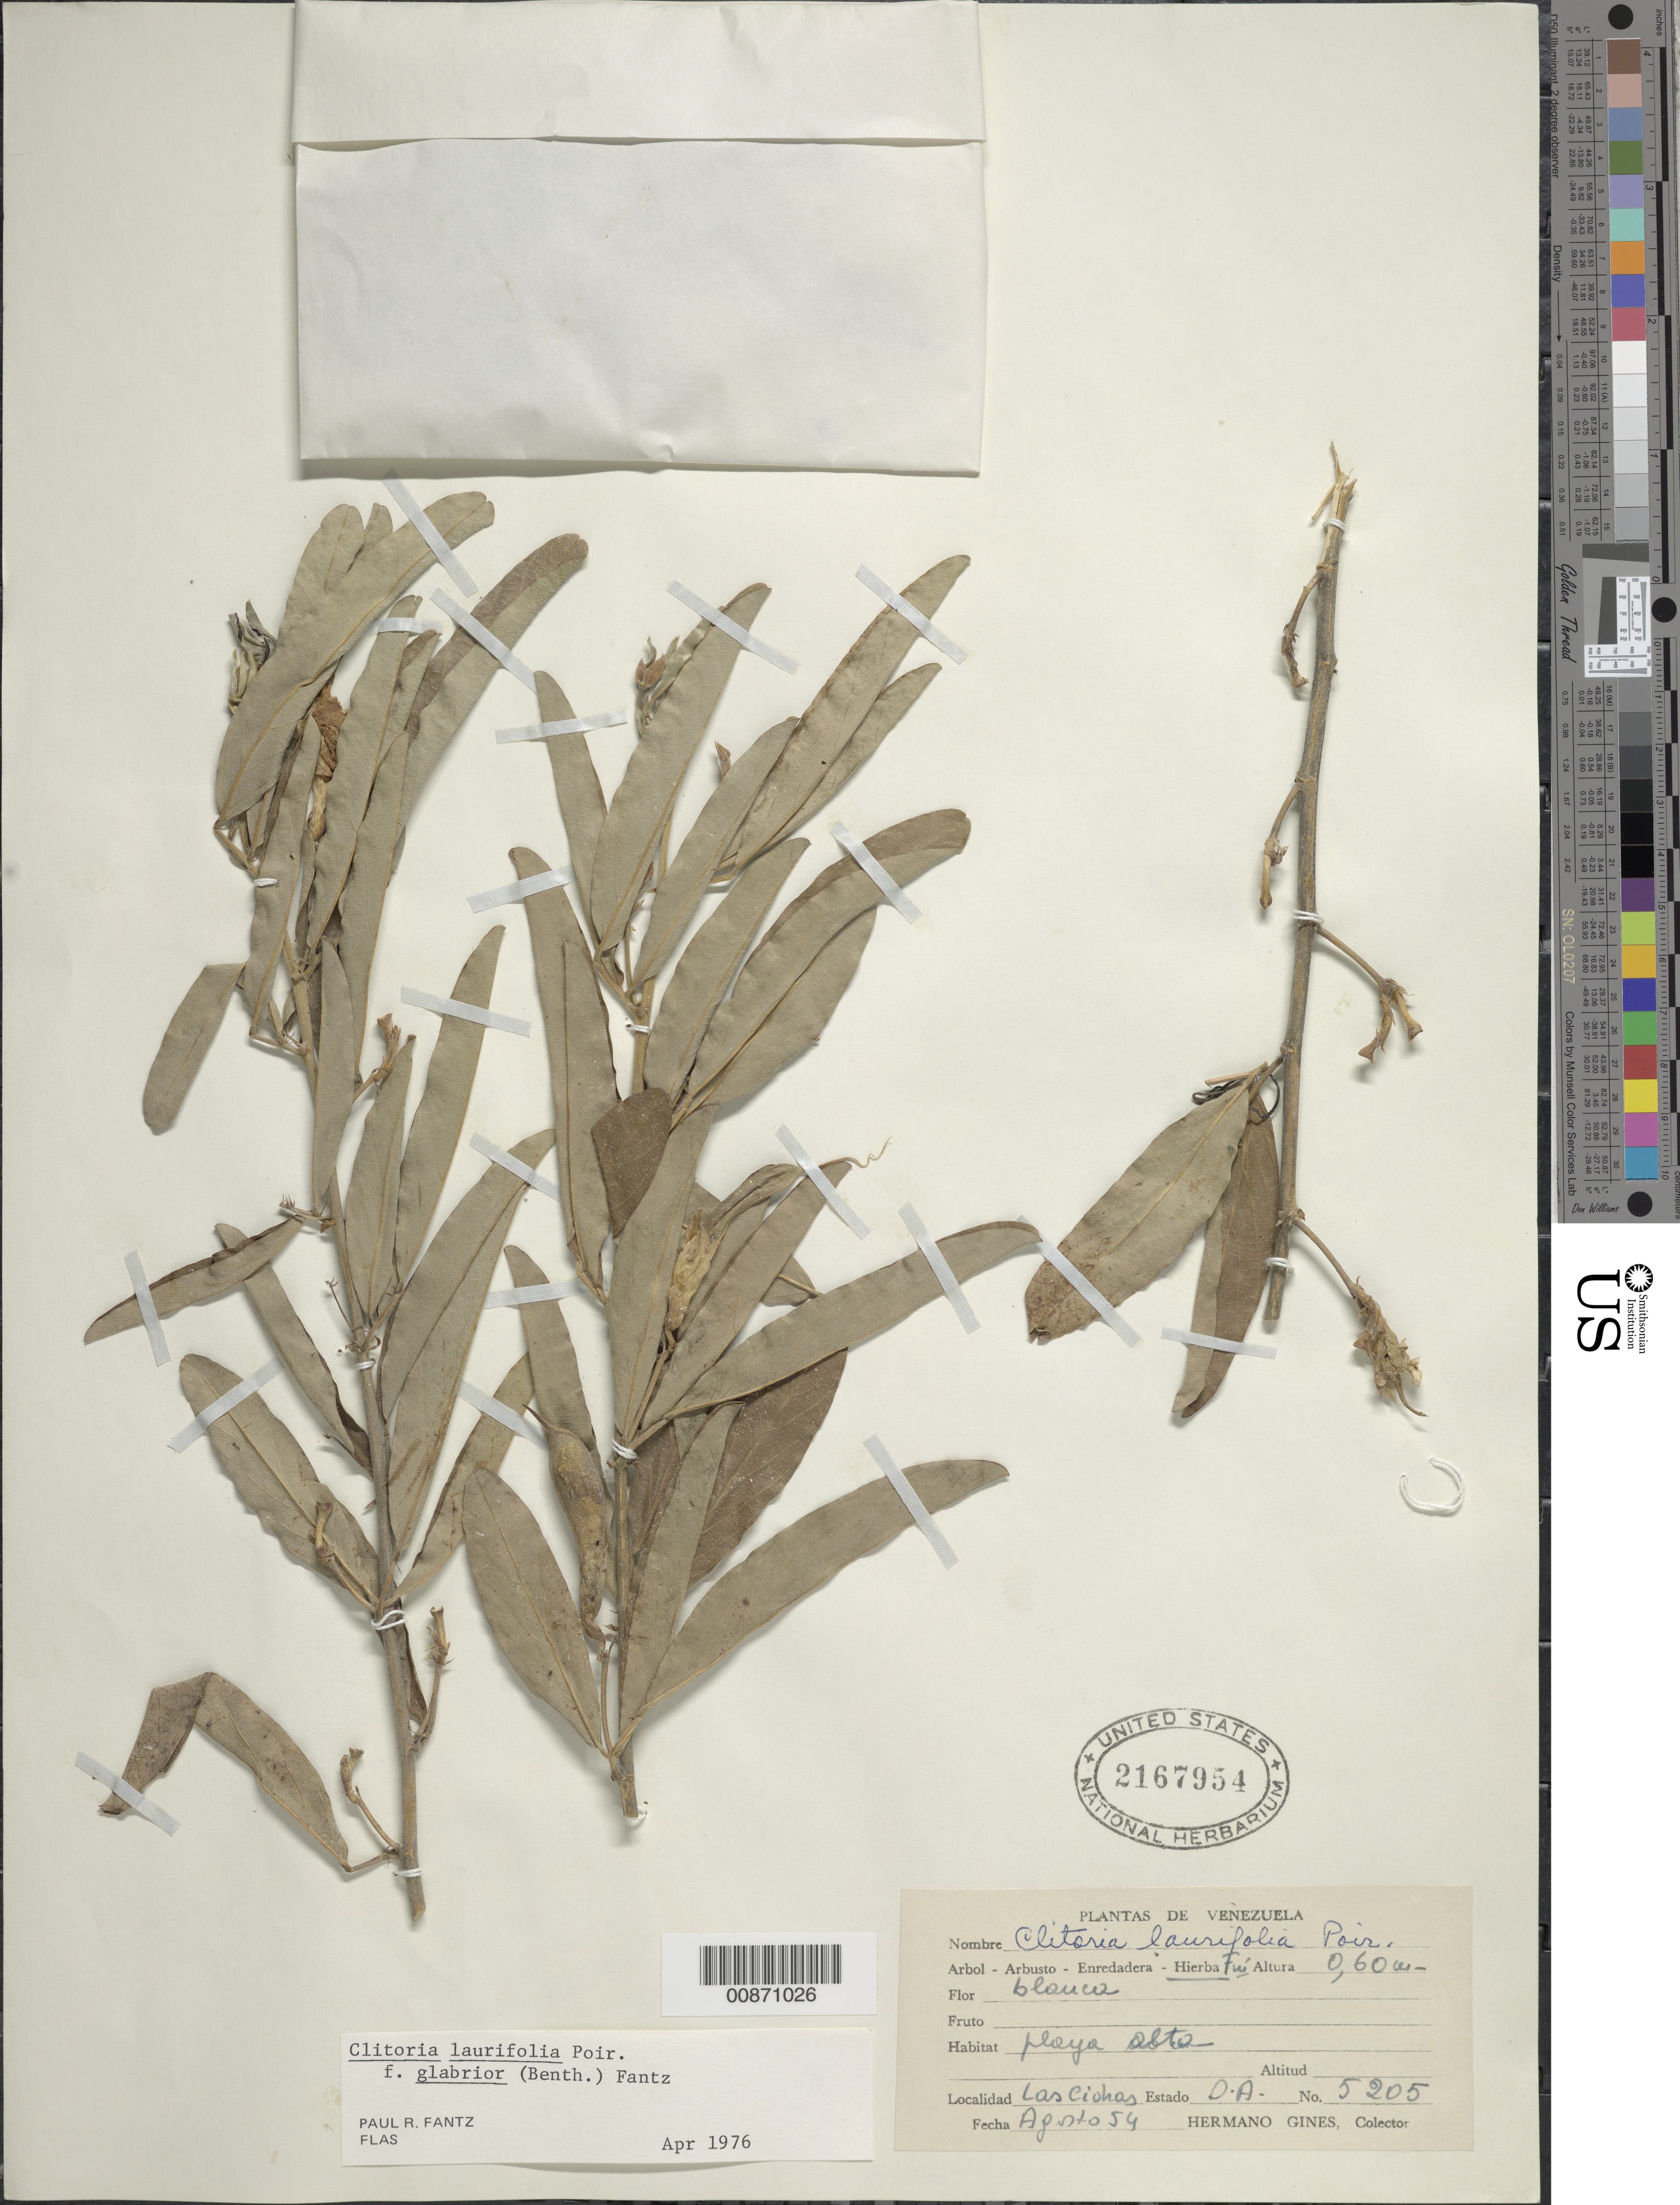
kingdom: Plantae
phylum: Tracheophyta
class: Magnoliopsida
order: Fabales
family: Fabaceae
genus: Clitoria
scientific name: Clitoria laurifolia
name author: Poir.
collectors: H. Gines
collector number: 5205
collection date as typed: Aug-54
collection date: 1954-08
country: Venezuela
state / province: Delta Amacuro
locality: Las Cioras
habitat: Playa alta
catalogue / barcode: US 2167954